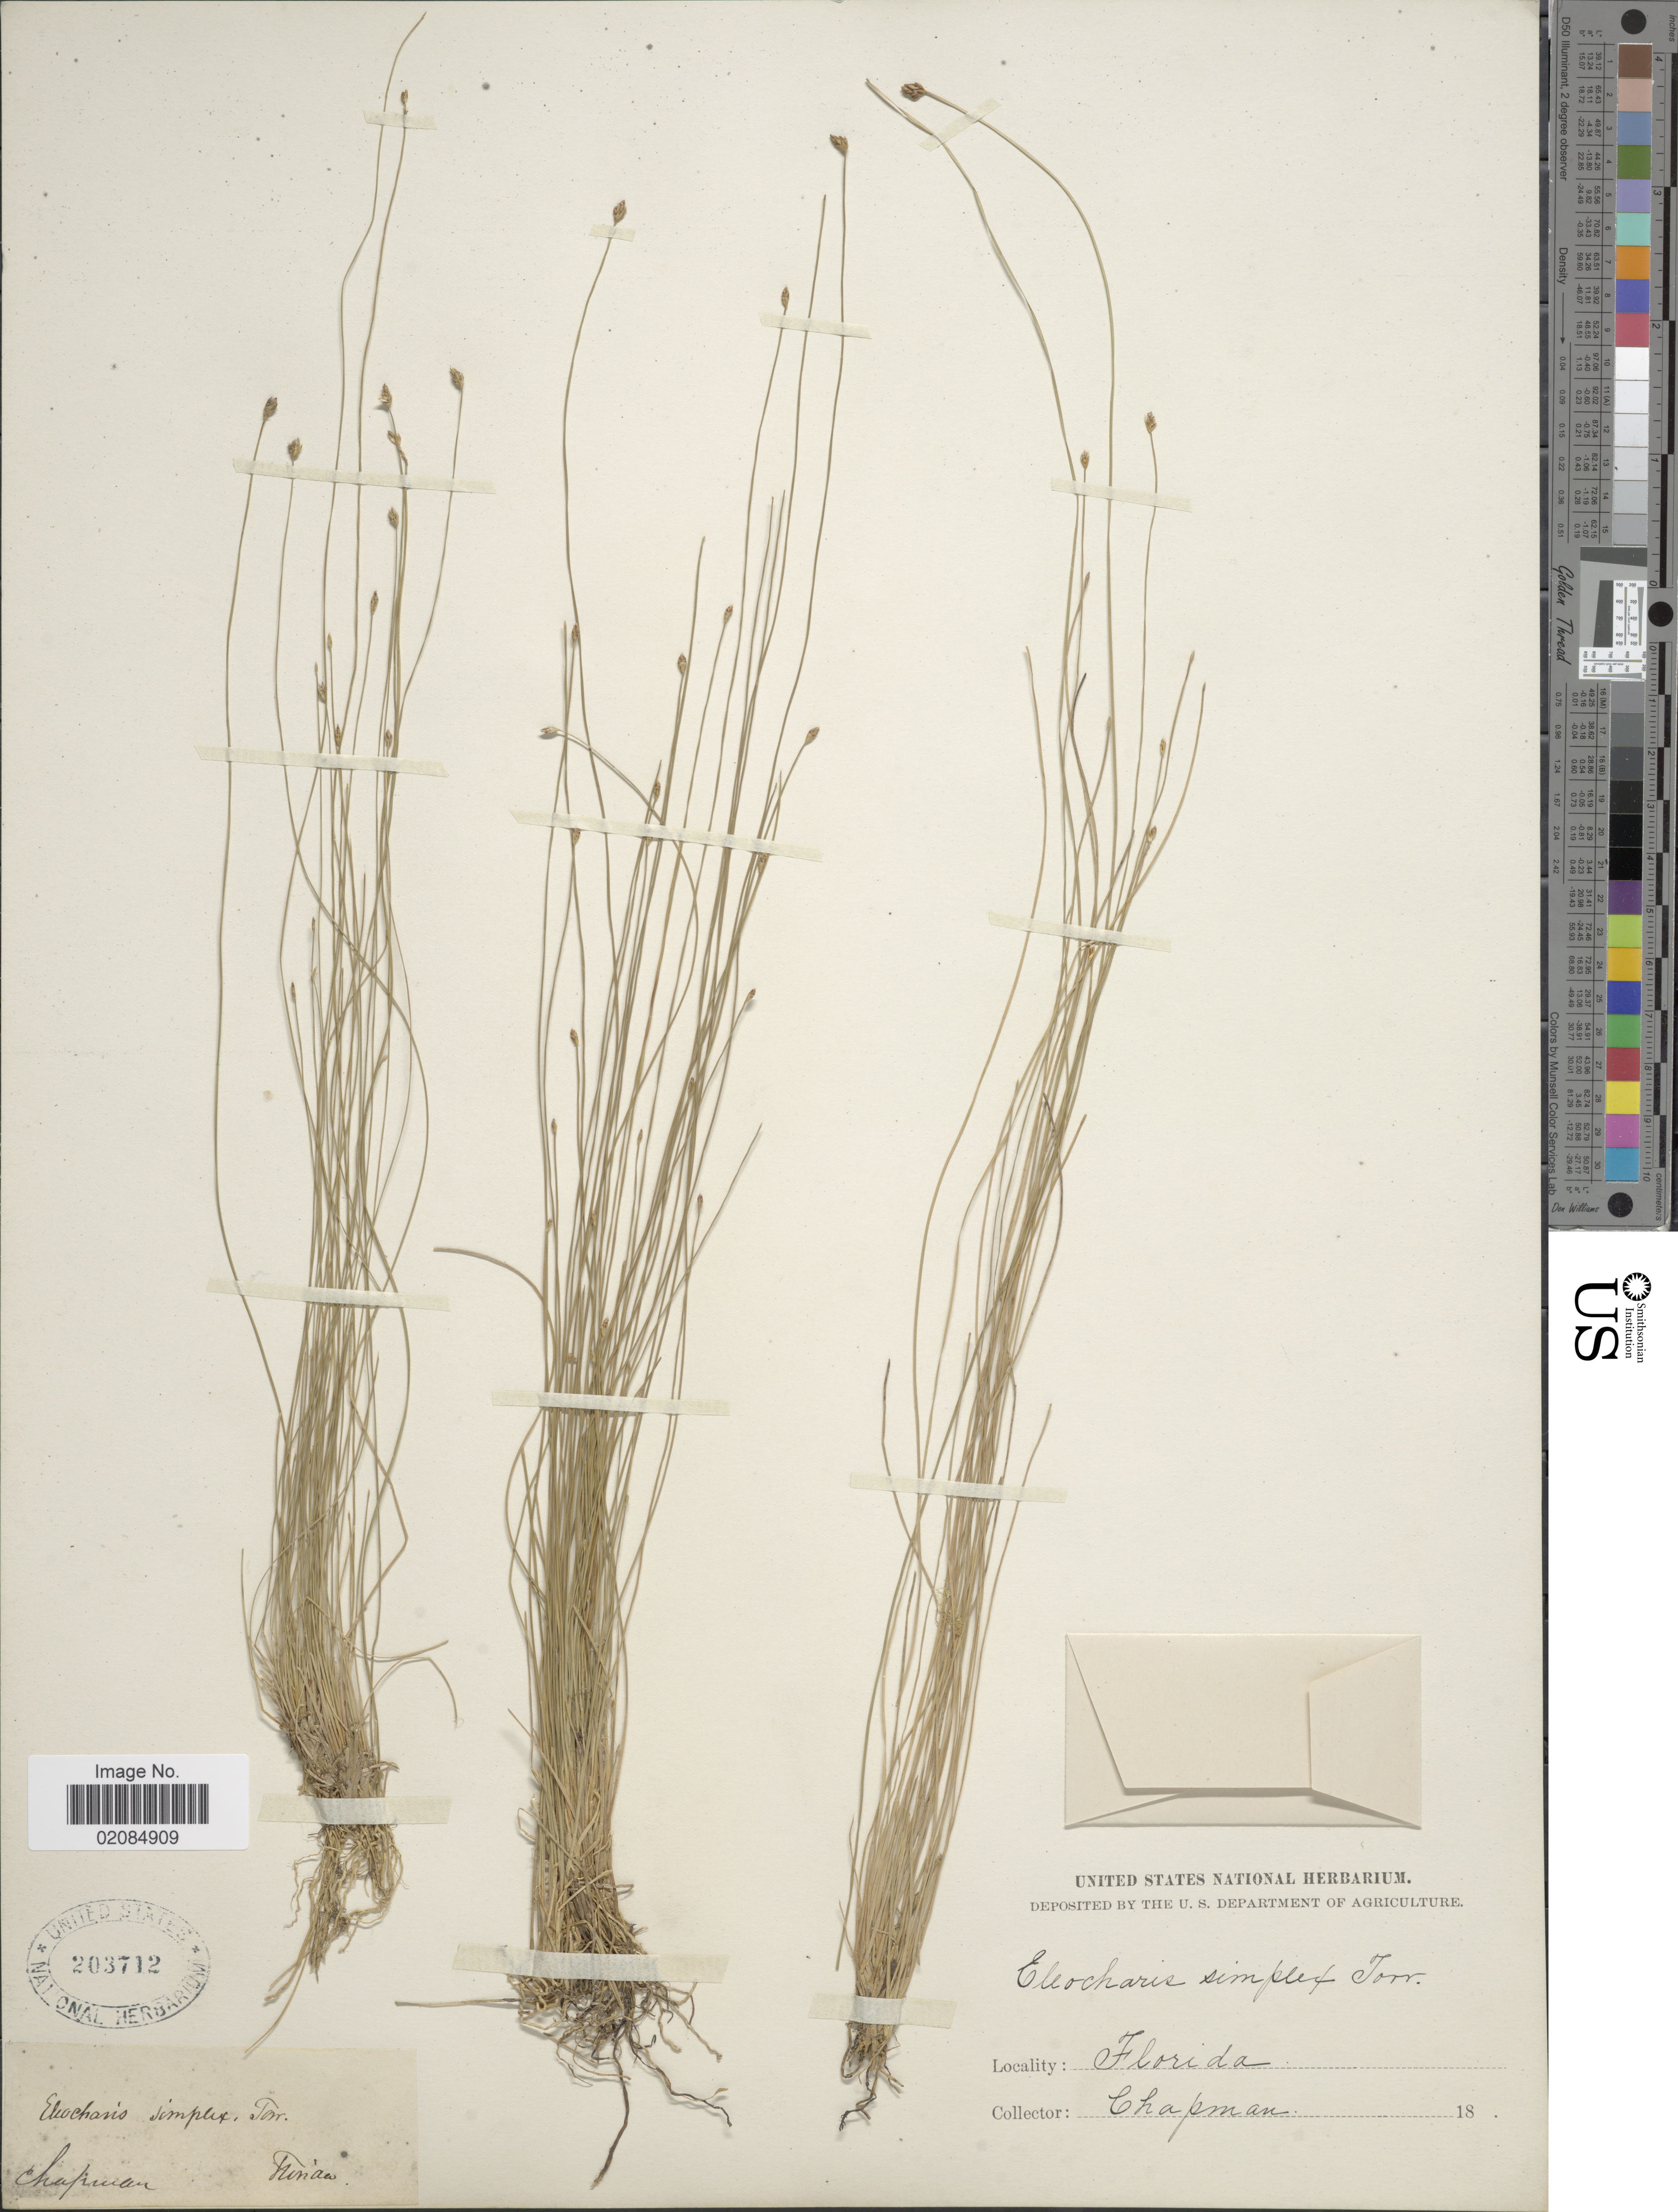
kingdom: Plantae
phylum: Tracheophyta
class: Liliopsida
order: Poales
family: Cyperaceae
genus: Eleocharis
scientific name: Eleocharis tortilis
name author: (Link) Schult.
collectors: A. Chapman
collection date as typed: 18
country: United States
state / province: Florida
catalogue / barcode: US 203712